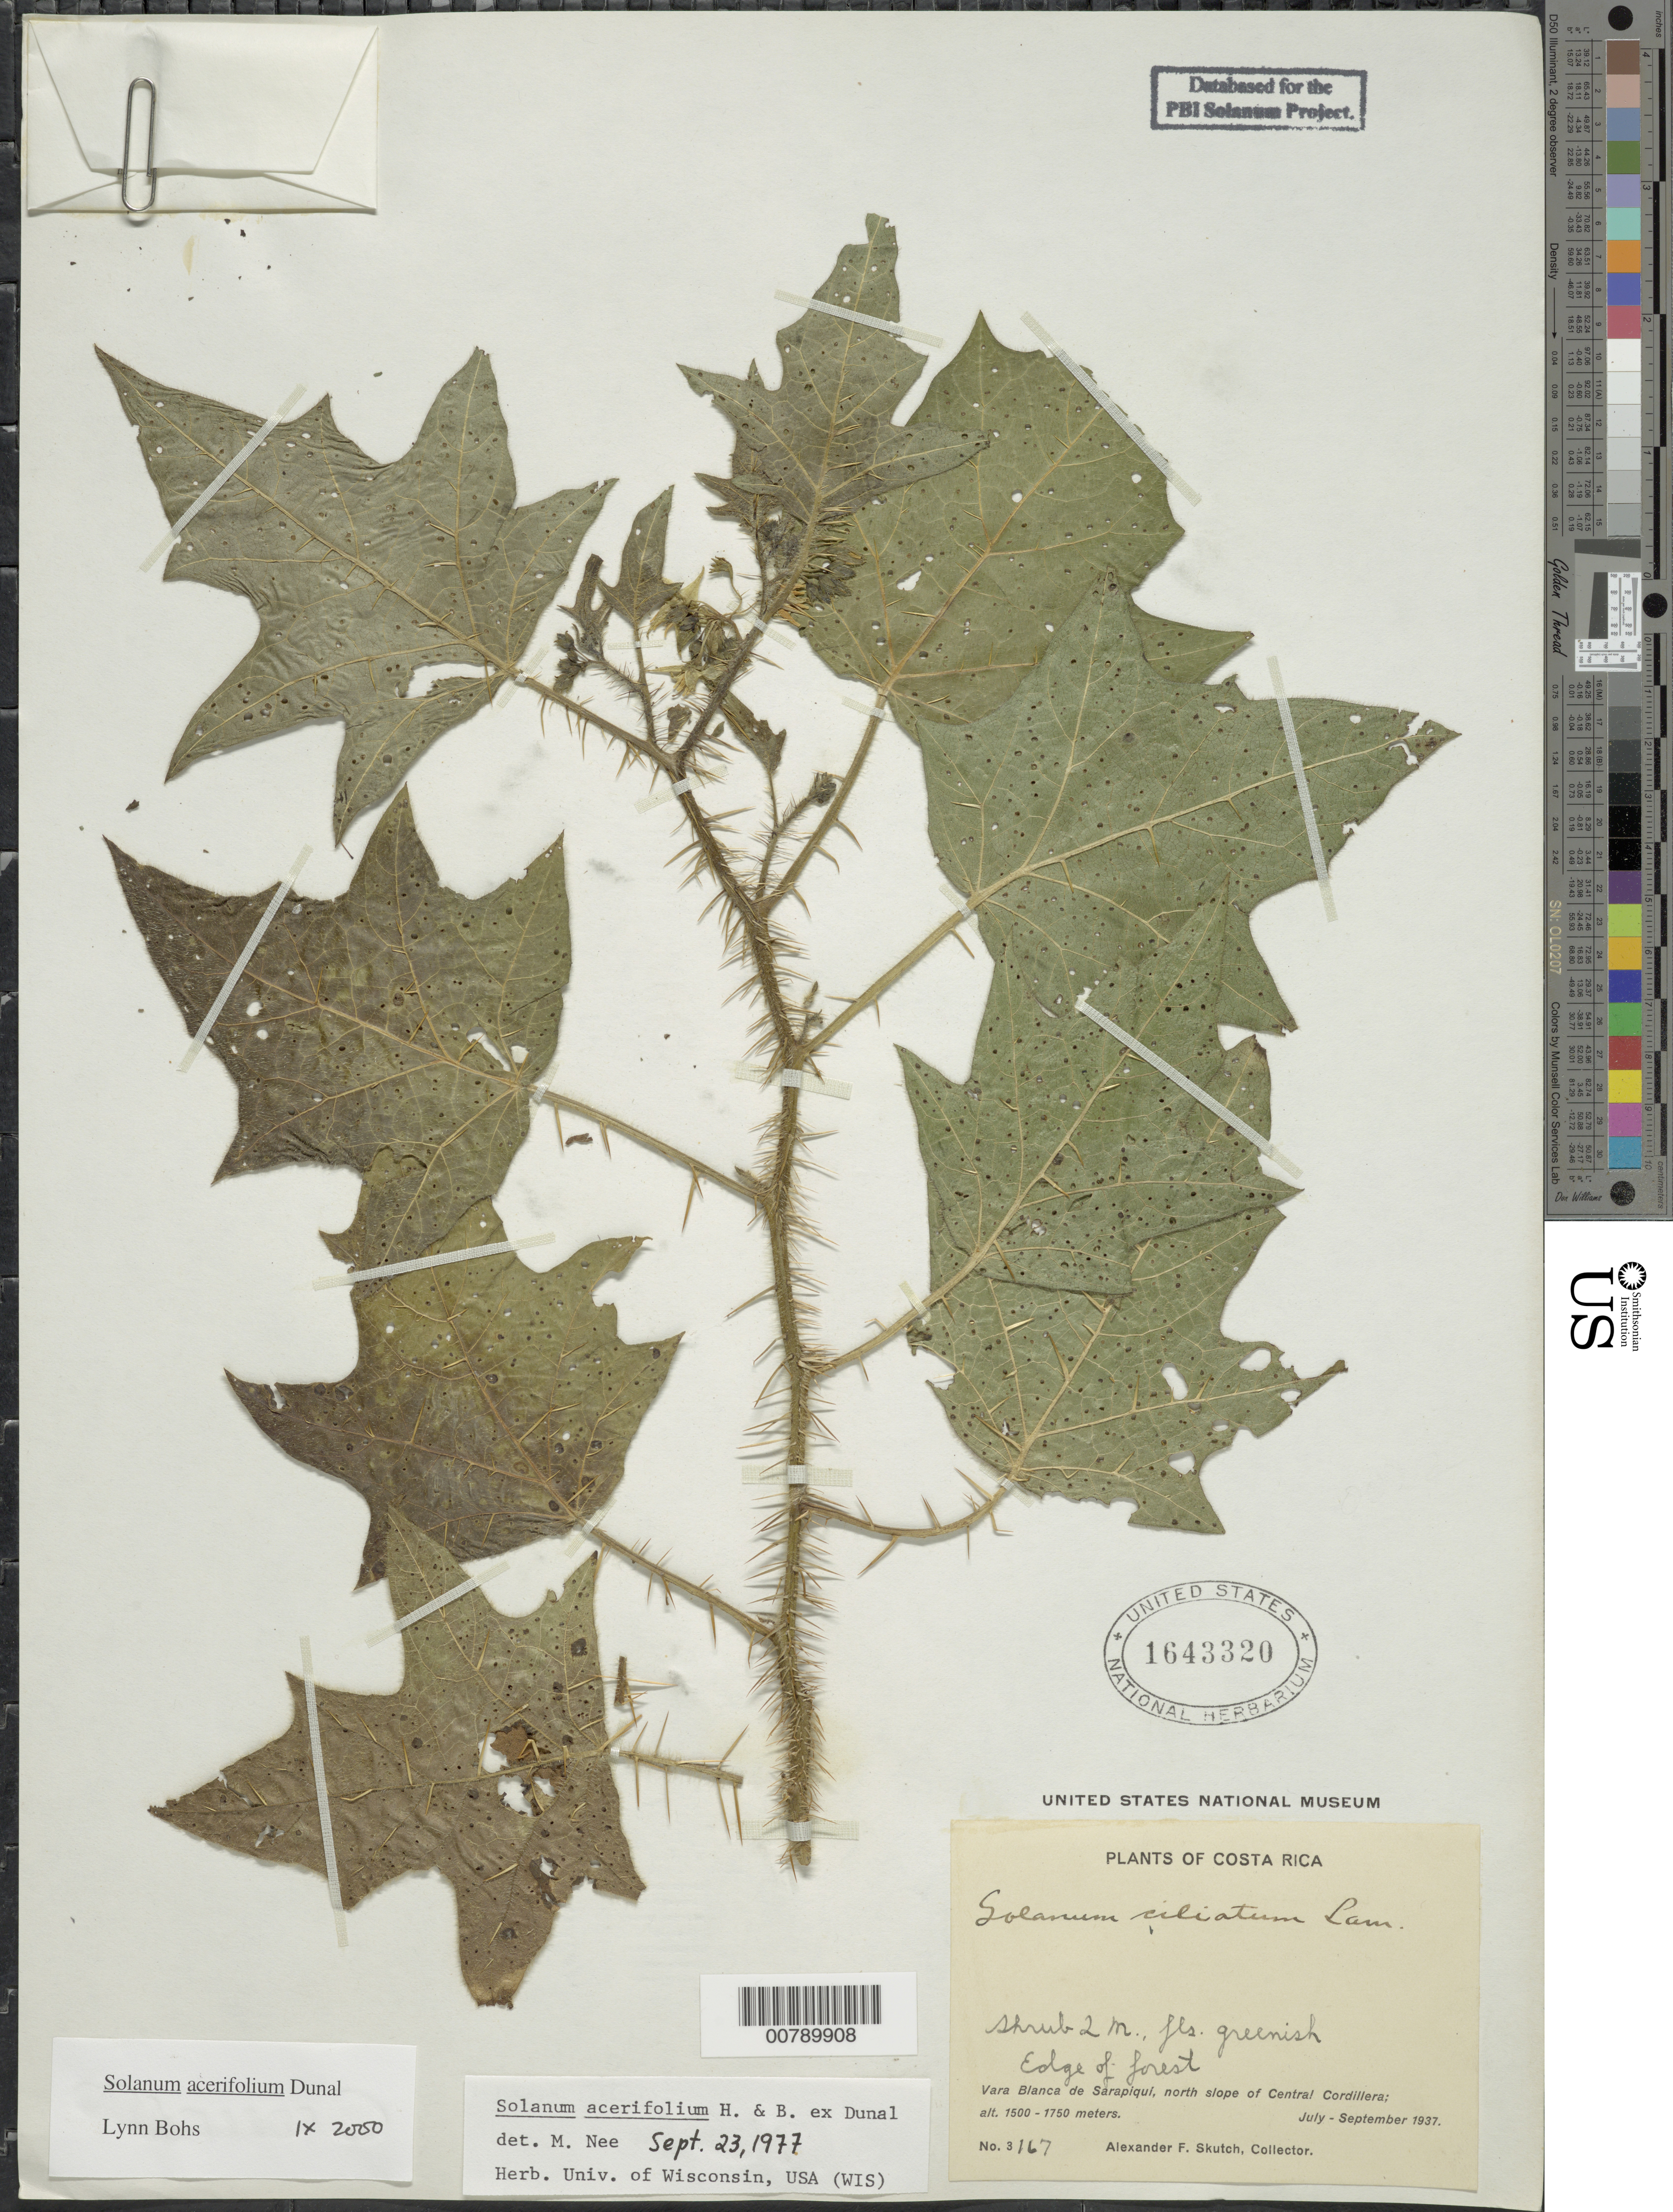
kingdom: Plantae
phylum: Tracheophyta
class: Magnoliopsida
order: Solanales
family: Solanaceae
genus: Solanum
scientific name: Solanum acerifolium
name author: Humb. & Bonpl. ex Dunal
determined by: Bohs, L. A.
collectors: A. F. Skutch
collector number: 3167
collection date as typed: Jul 1937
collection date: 1937-07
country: Costa Rica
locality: Vara Blanca de Sarapiqui, north slope of Central Cordillera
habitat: Edge of forest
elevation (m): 1500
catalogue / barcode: US 1643320